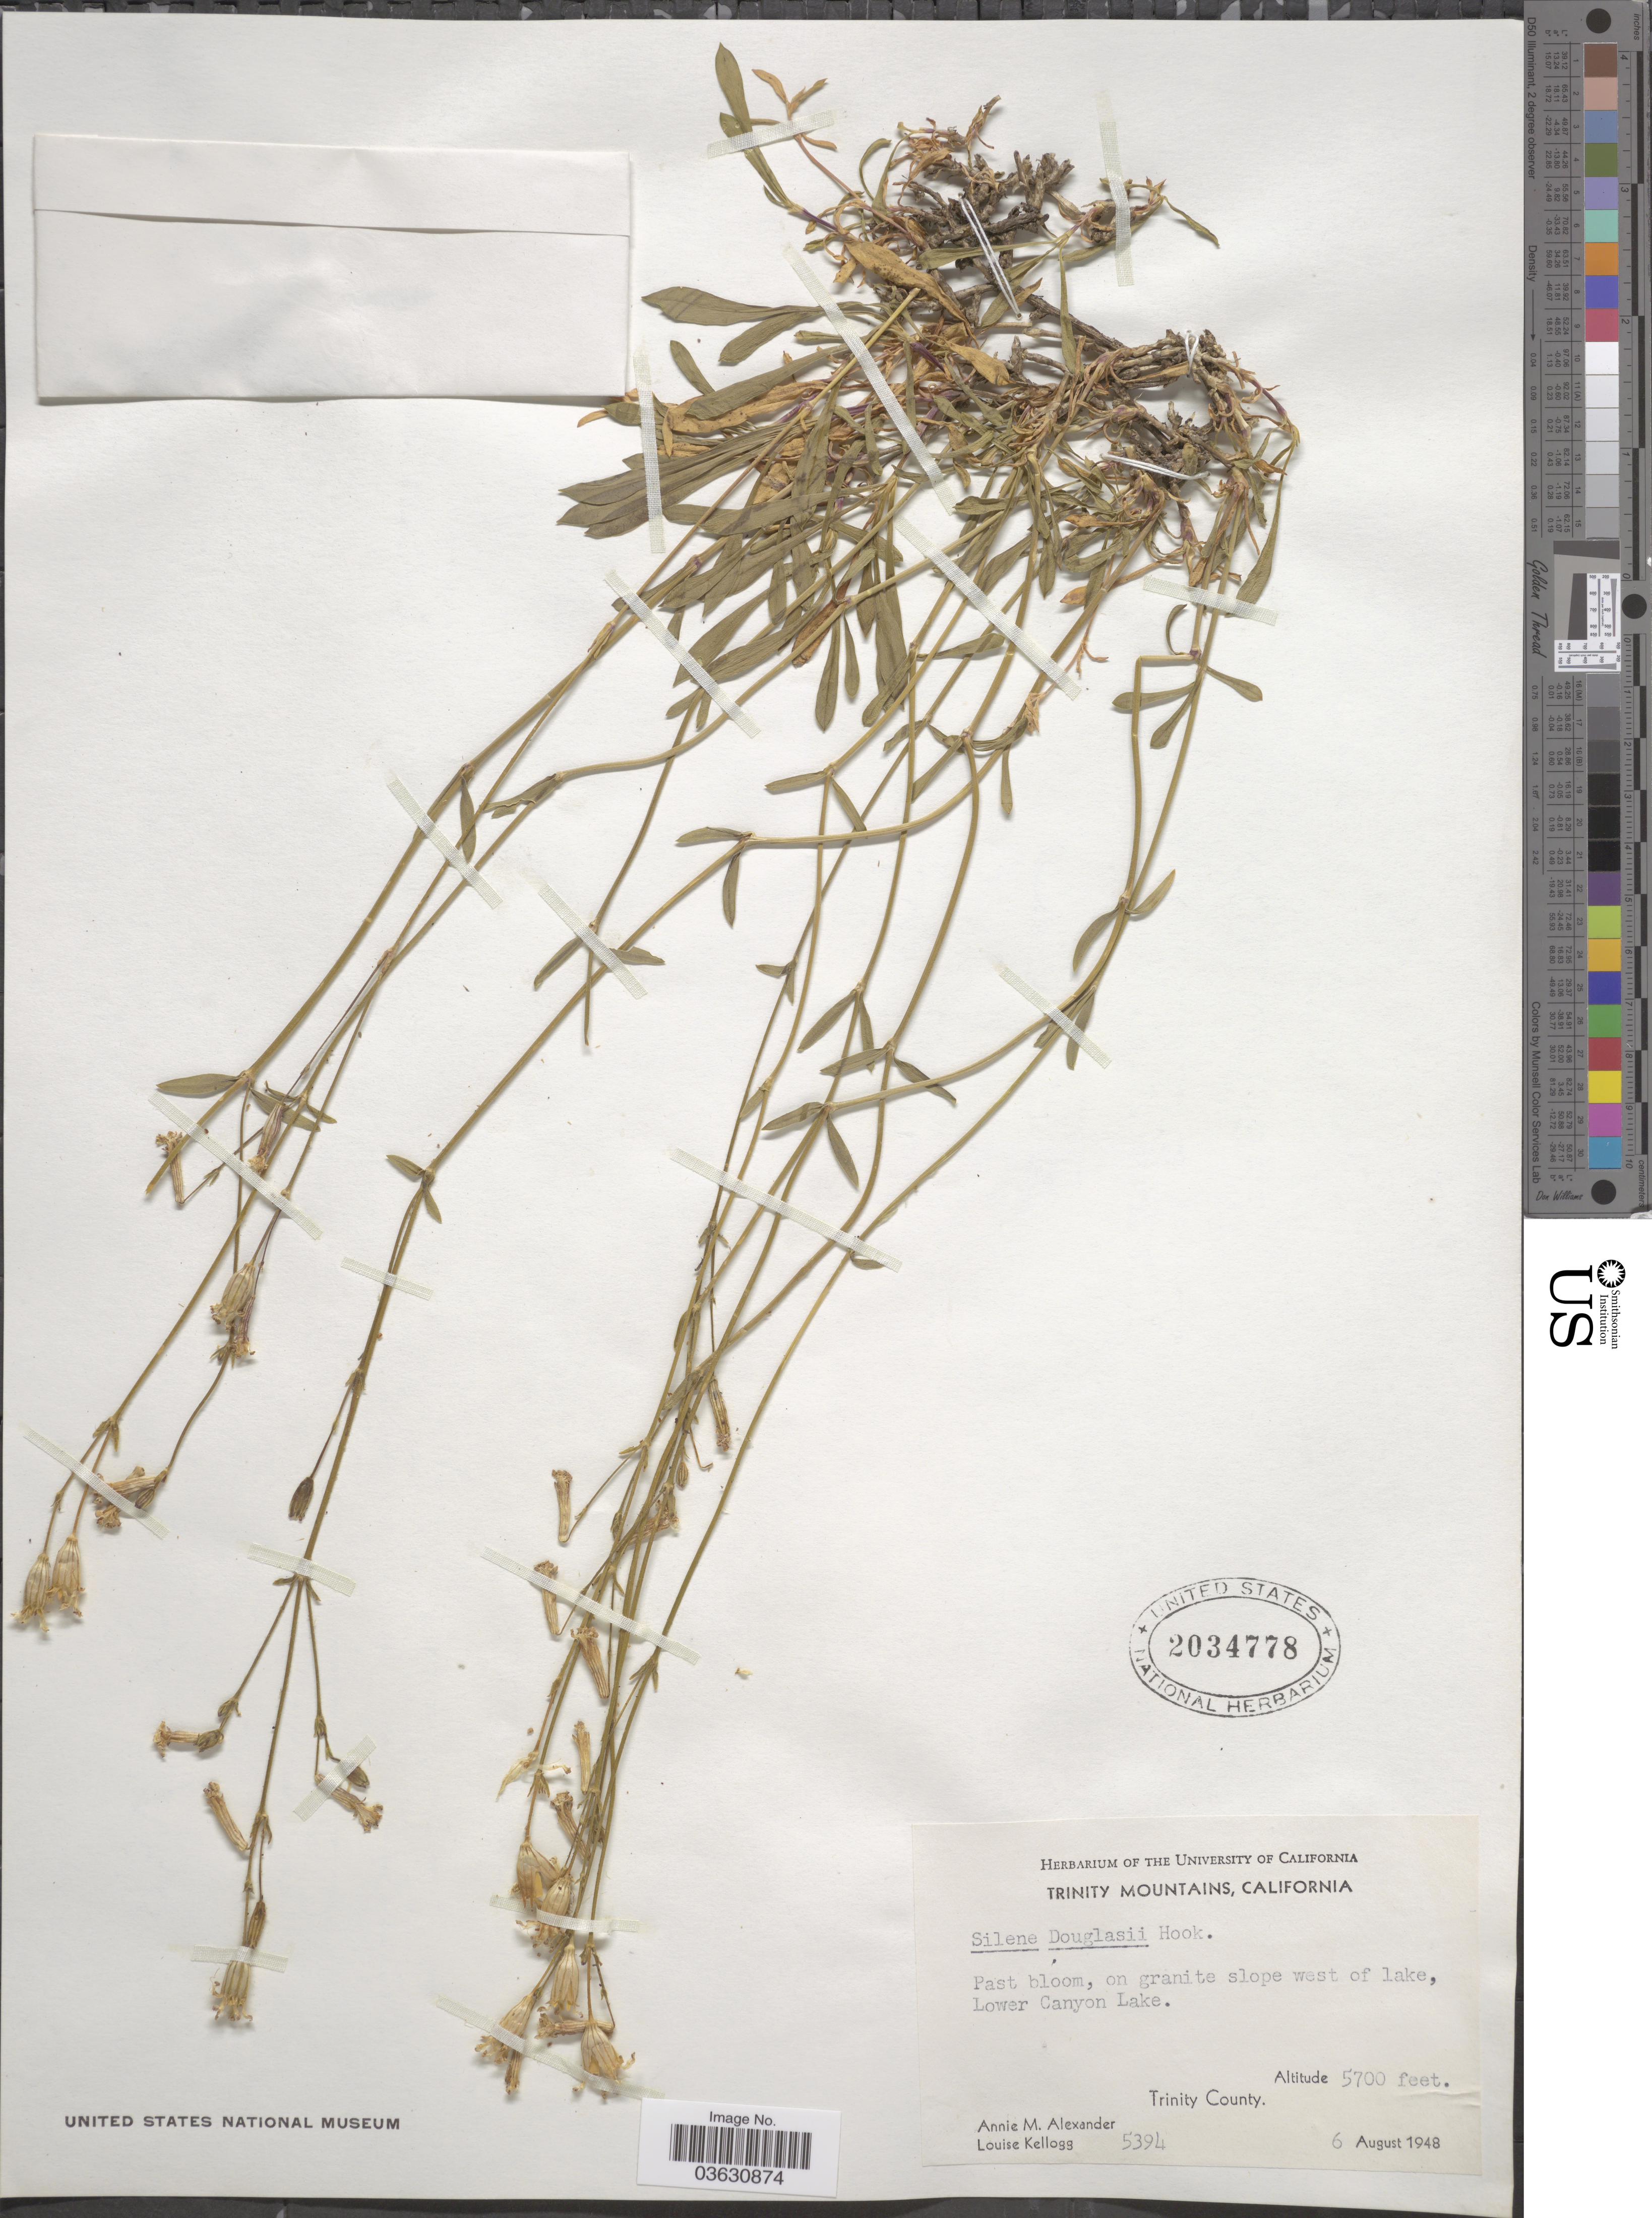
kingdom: Plantae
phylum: Tracheophyta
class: Magnoliopsida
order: Caryophyllales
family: Caryophyllaceae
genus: Silene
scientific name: Silene douglasii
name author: Hook.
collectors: A. M. Alexander & L. Kellogg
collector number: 5394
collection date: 1948-08-06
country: United States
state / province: California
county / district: Trinity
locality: Trinity Mountains. Past bloom, on granite slope west of lake, Lower Canyon Lake. Trinity County.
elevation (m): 1737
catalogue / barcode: US 2034778